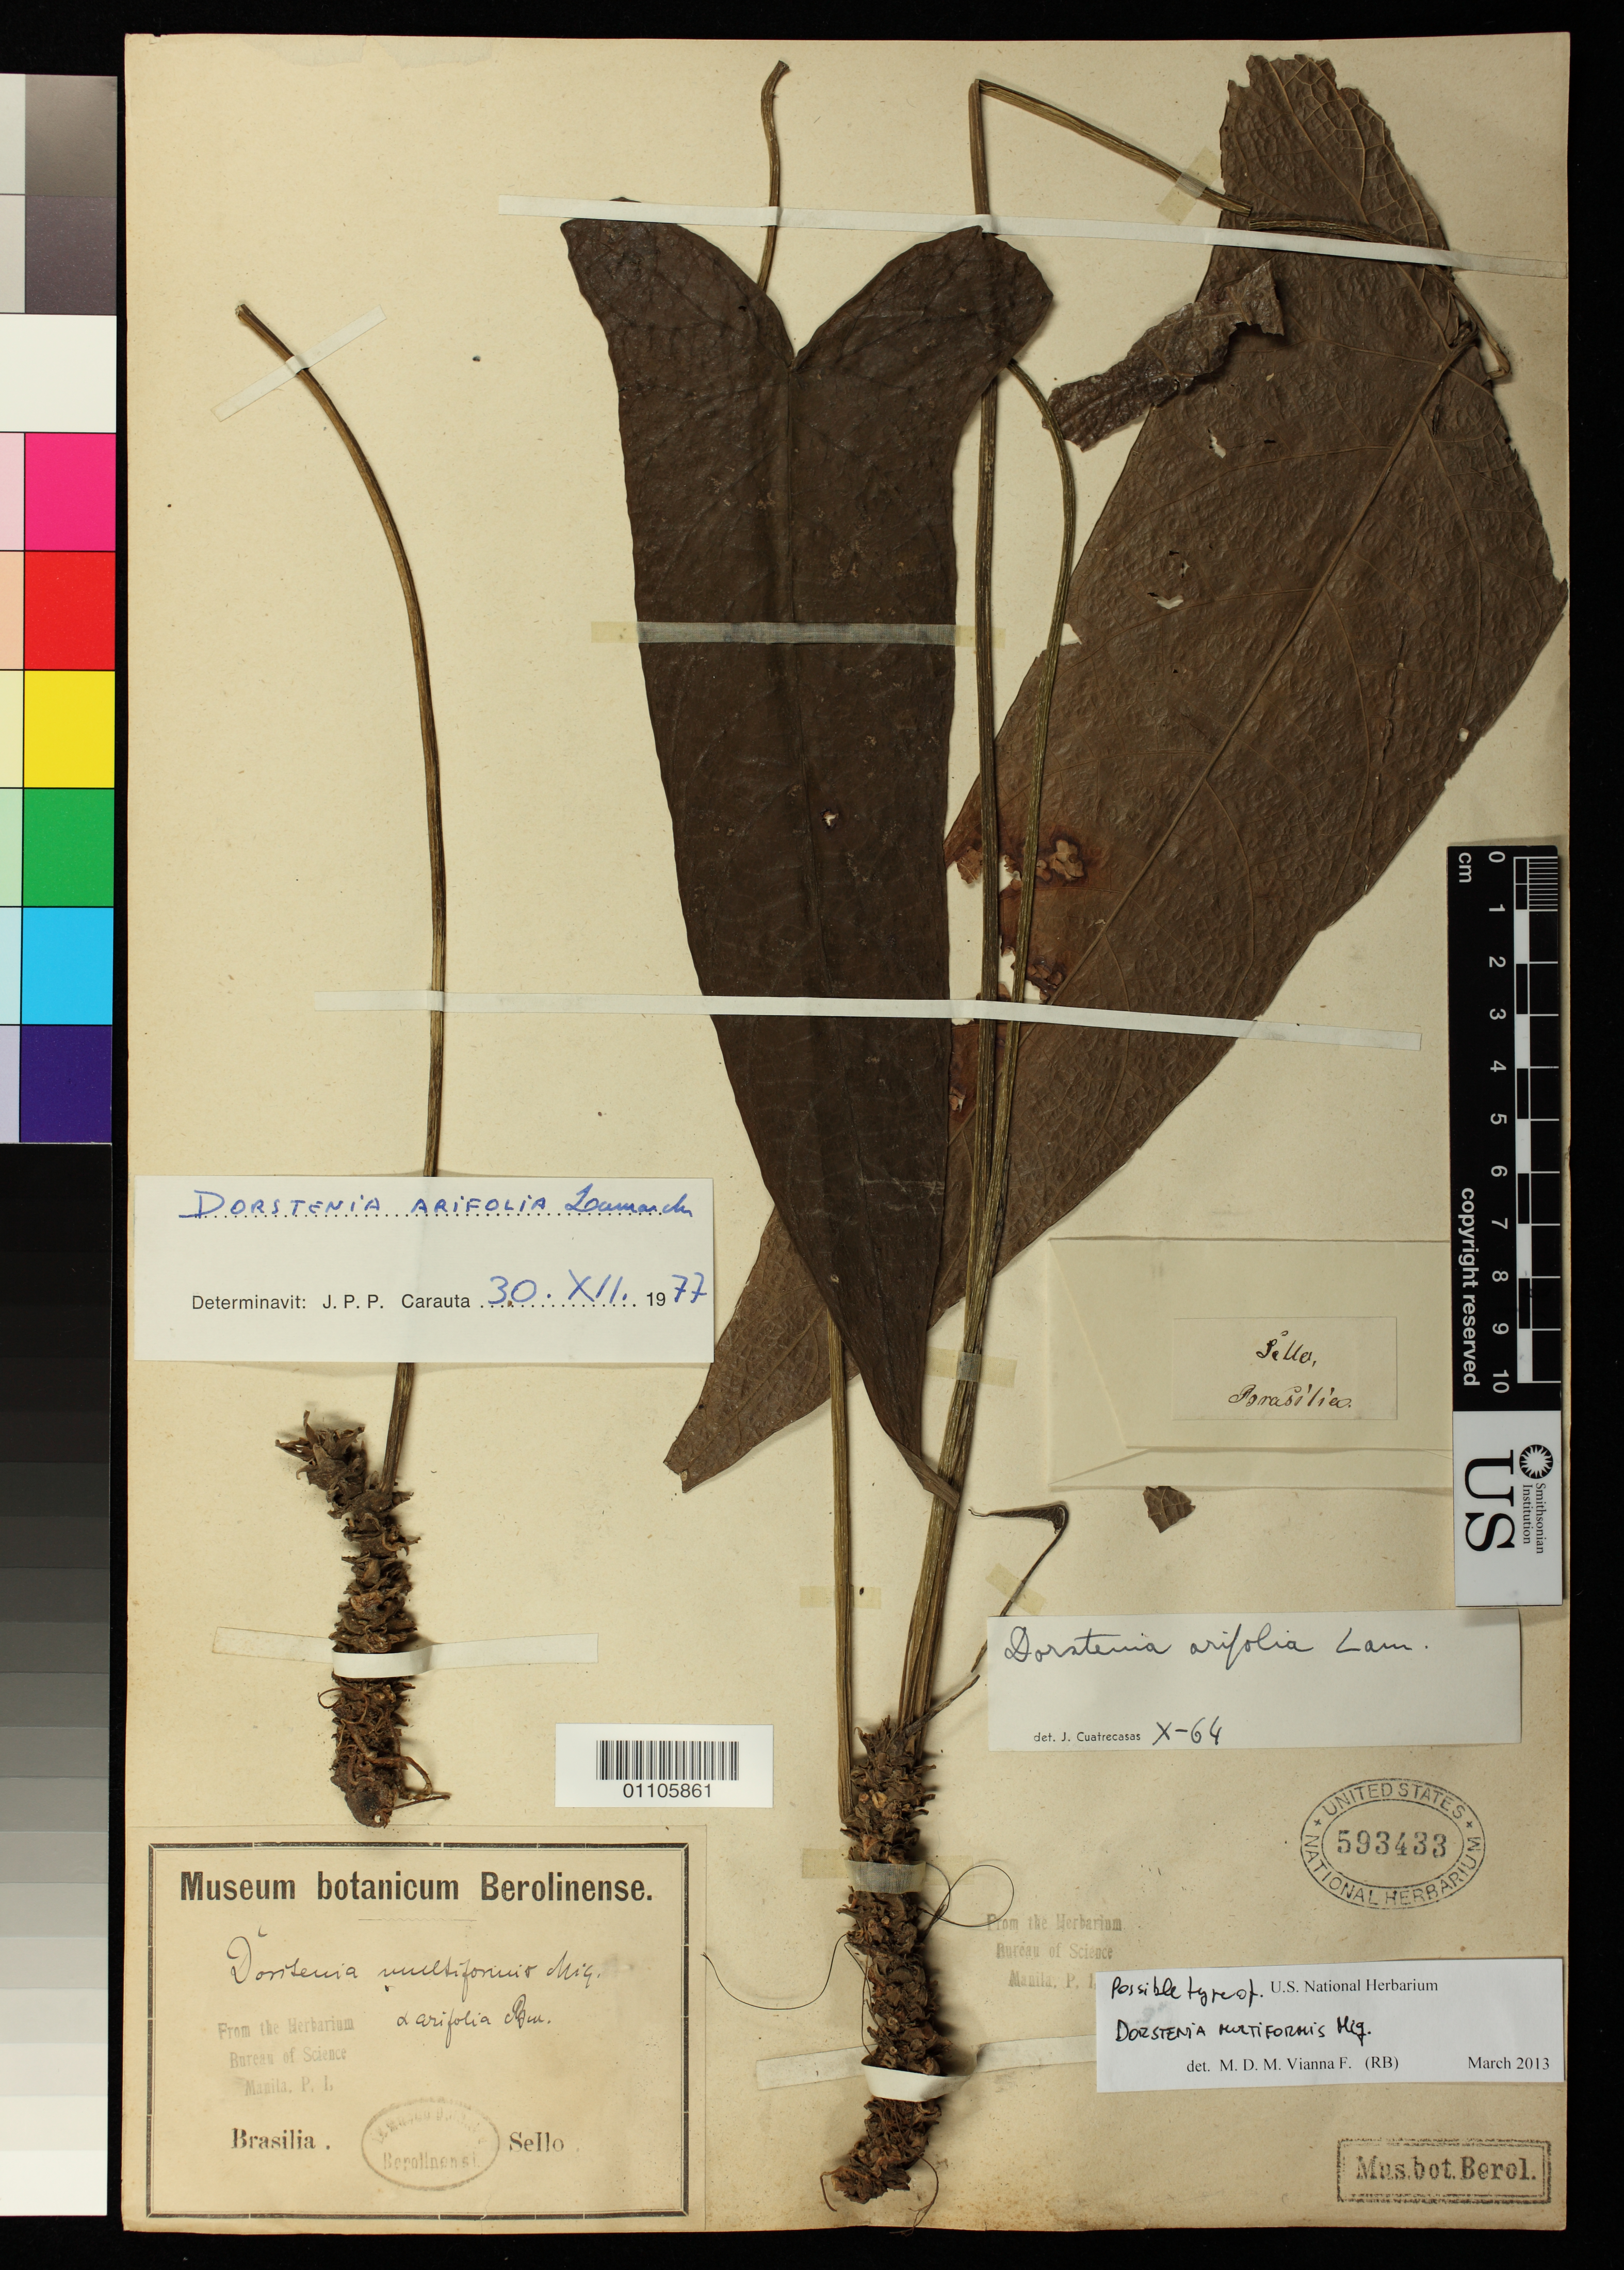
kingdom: Plantae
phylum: Tracheophyta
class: Magnoliopsida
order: Rosales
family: Moraceae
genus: Dorstenia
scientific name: Dorstenia multiformis Miq., nom. illeg.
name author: Miq.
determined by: Vianna Filho, M. D. M.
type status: Possible Type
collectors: F. Sellow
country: Brazil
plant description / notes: Annotated by M.D.M. Vianna F. (2013) as "possible type of Dorstenia multiformis Miq."; dubiously type material, no Sello collections cited by Miquel.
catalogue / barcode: US 593433